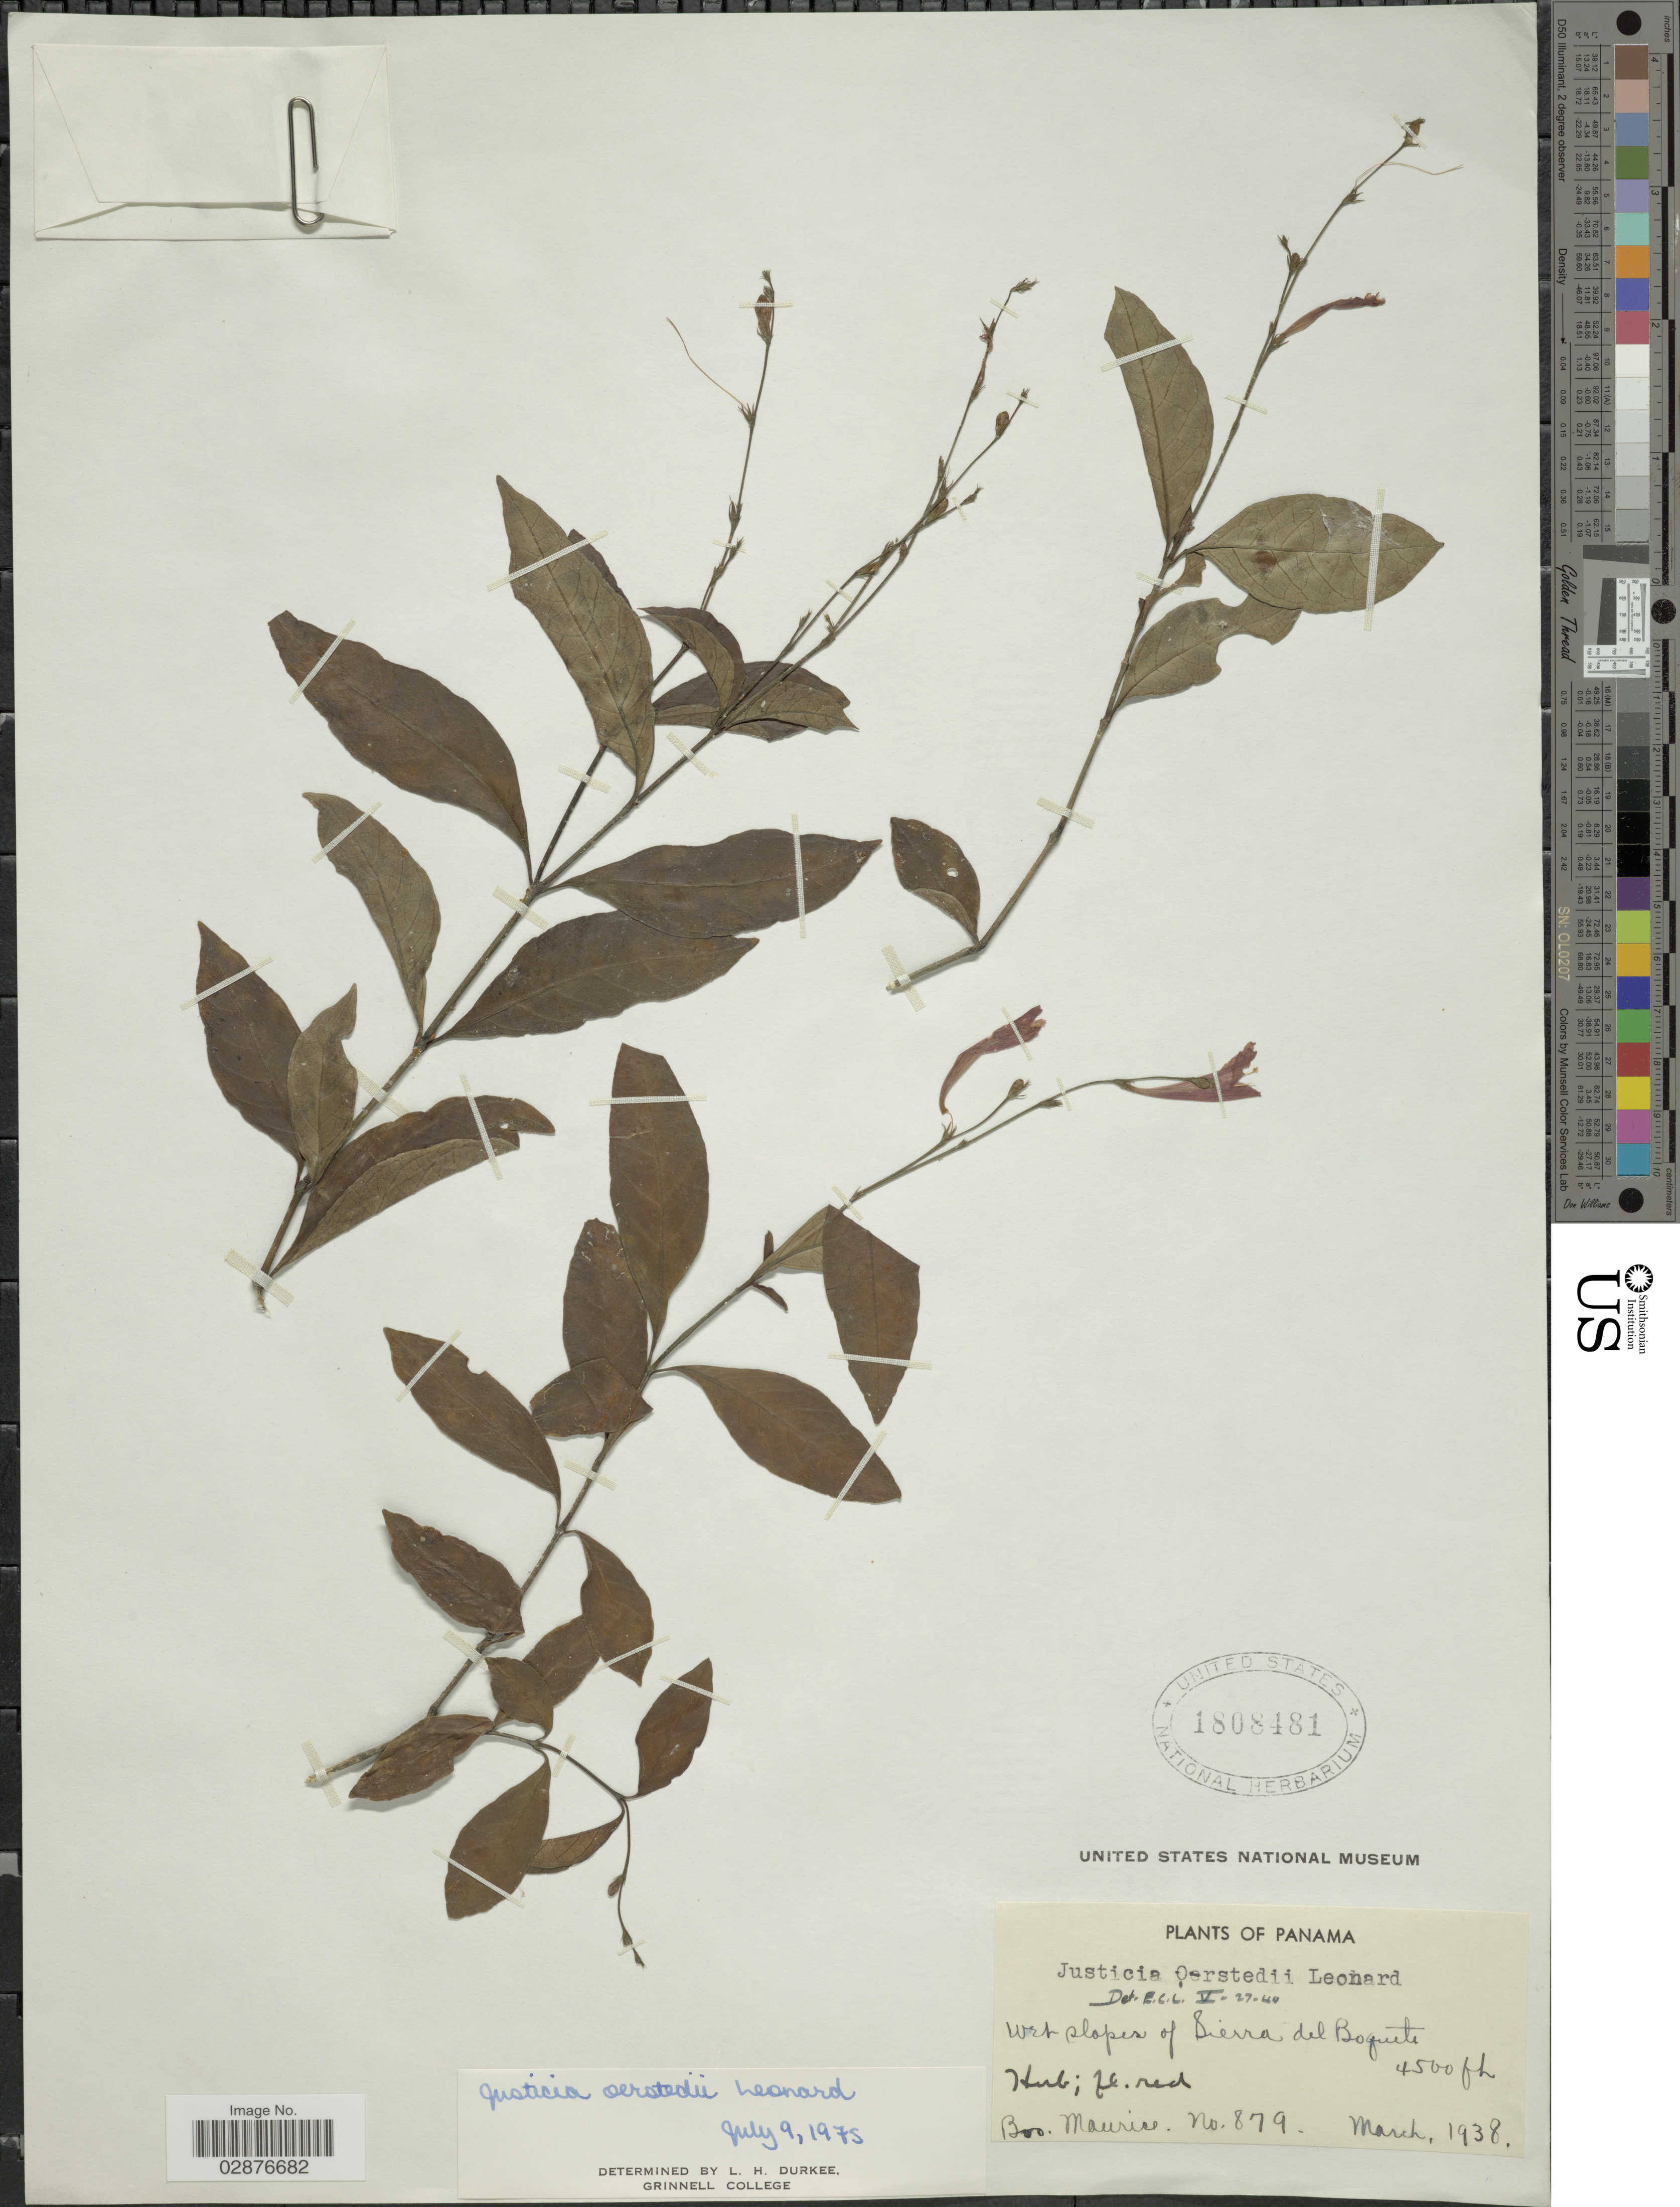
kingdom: Plantae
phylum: Tracheophyta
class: Magnoliopsida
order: Lamiales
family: Acanthaceae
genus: Justicia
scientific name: Justicia oerstedii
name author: Leonard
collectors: B. Maurice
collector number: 879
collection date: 1938-03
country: Panama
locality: West slopes of Sierra del Boquete.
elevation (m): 1372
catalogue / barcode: US 1808481